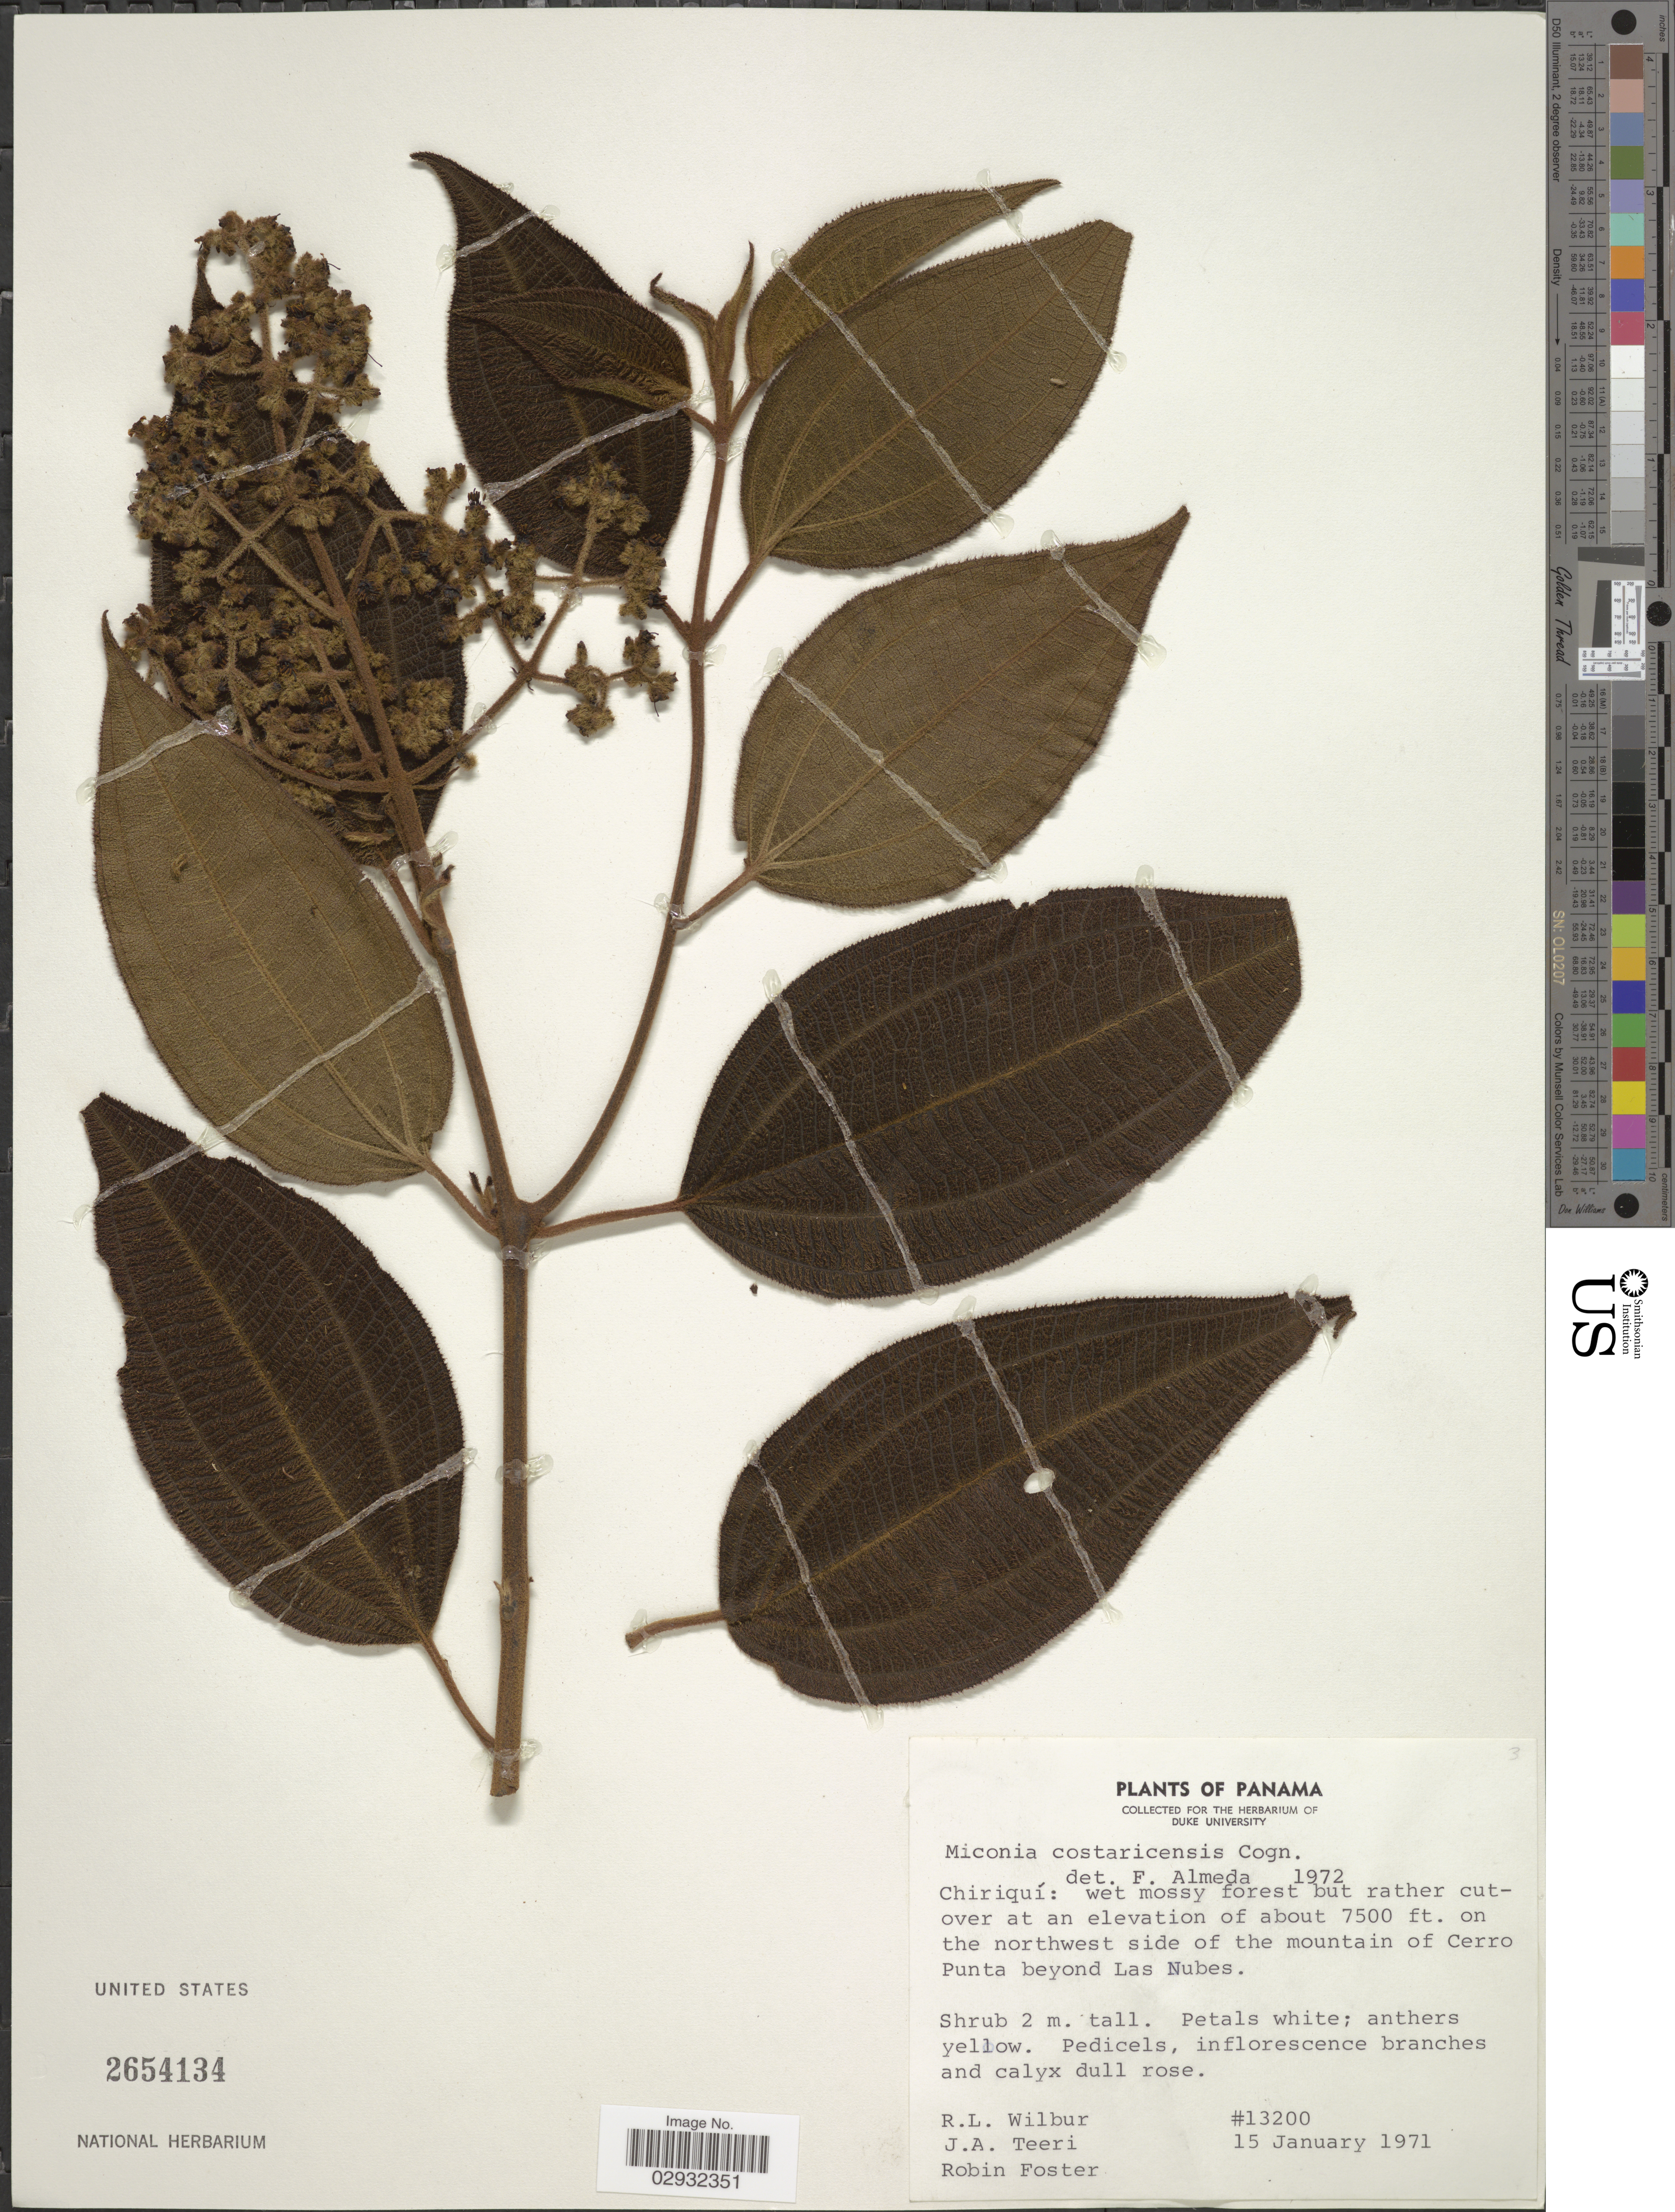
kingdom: Plantae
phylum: Tracheophyta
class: Magnoliopsida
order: Myrtales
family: Melastomataceae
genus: Miconia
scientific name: Miconia costaricensis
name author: Cogn.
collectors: R. L. Wilbur, J. Teeri & R. B. Foster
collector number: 13200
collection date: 1971-01-15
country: Panama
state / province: Chiriqui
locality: On the northwest side of the mountain of Cerro Punta beyond Las Nubes.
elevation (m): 2286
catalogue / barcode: US 2654134